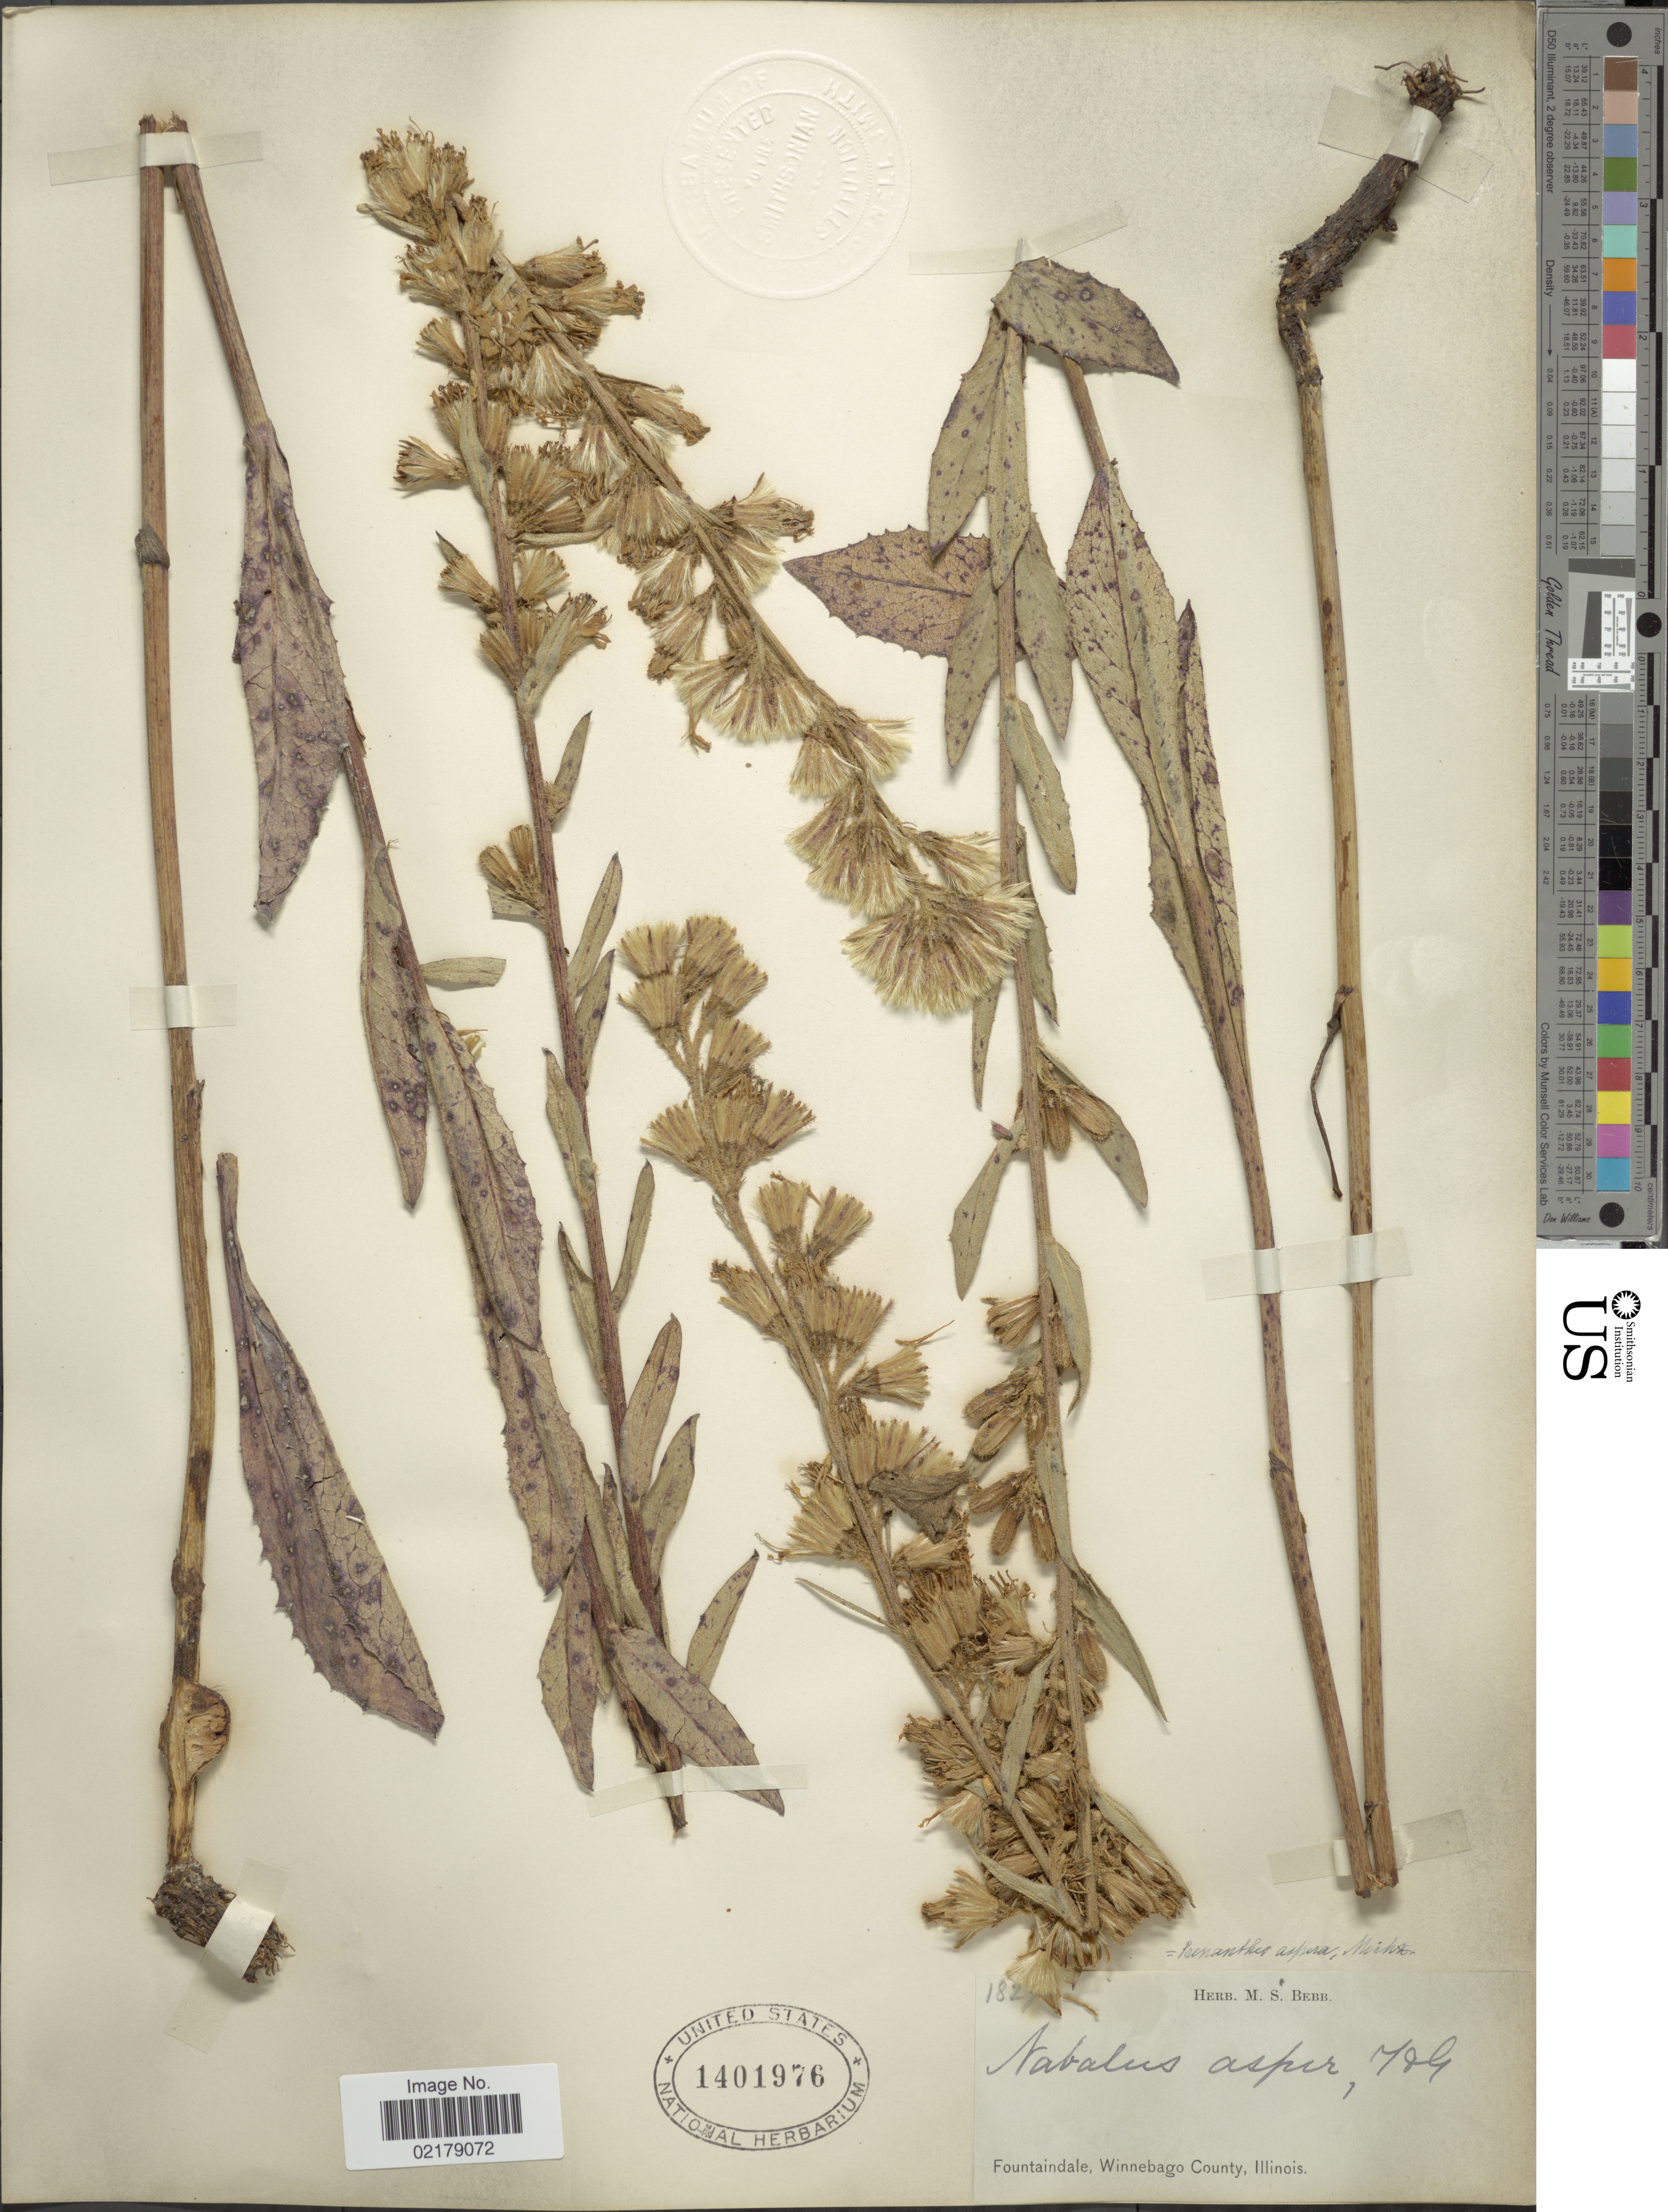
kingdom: Plantae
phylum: Tracheophyta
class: Magnoliopsida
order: Asterales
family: Asteraceae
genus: Nabalus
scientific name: Nabalus asper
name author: (Michx.) Torr. & A. Gray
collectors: ex Herb. M. S. Bebb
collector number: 182!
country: United States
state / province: Illinois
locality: Fountaindale, Winnebago County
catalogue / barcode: US 1401976